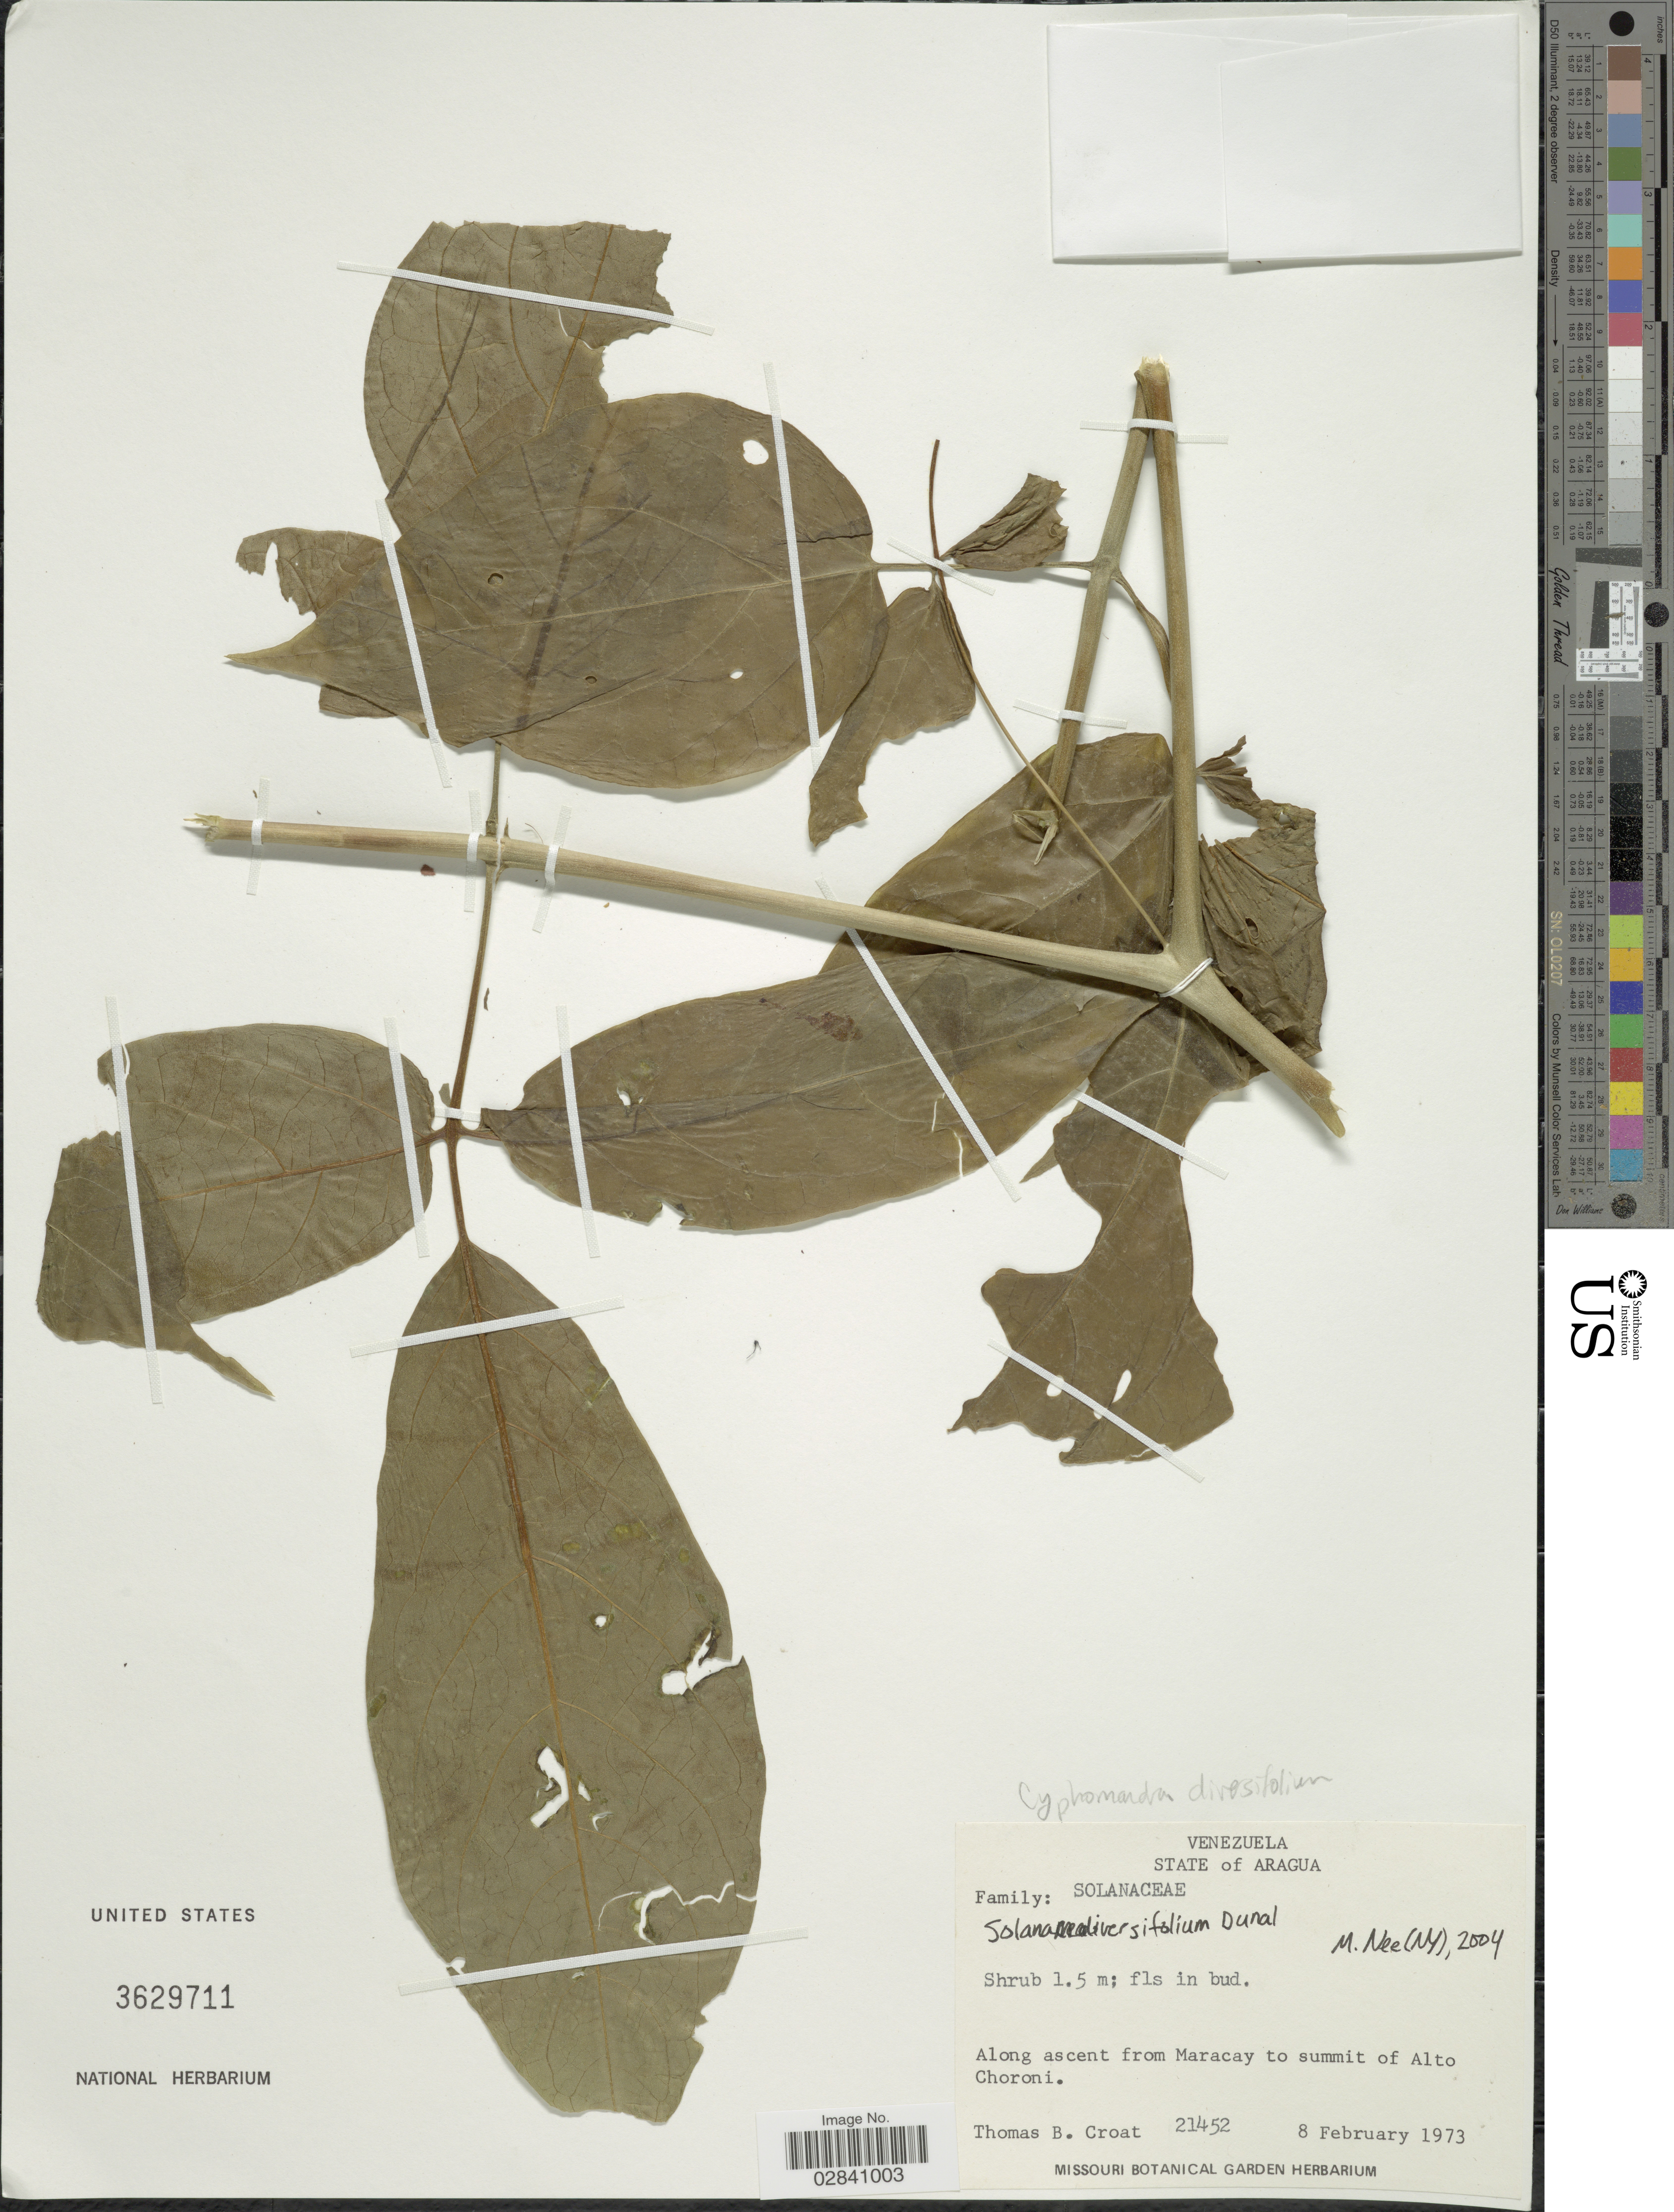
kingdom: Plantae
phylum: Tracheophyta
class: Magnoliopsida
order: Solanales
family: Solanaceae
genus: Cyphomandra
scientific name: Cyphomandra diversifolia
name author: (Dunal) Bitter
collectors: T. B. Croat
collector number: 21452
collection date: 1973-02-08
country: Venezuela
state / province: Aragua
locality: Along ascent from Maracay to summit of Alto Choroni.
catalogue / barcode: US 3629711